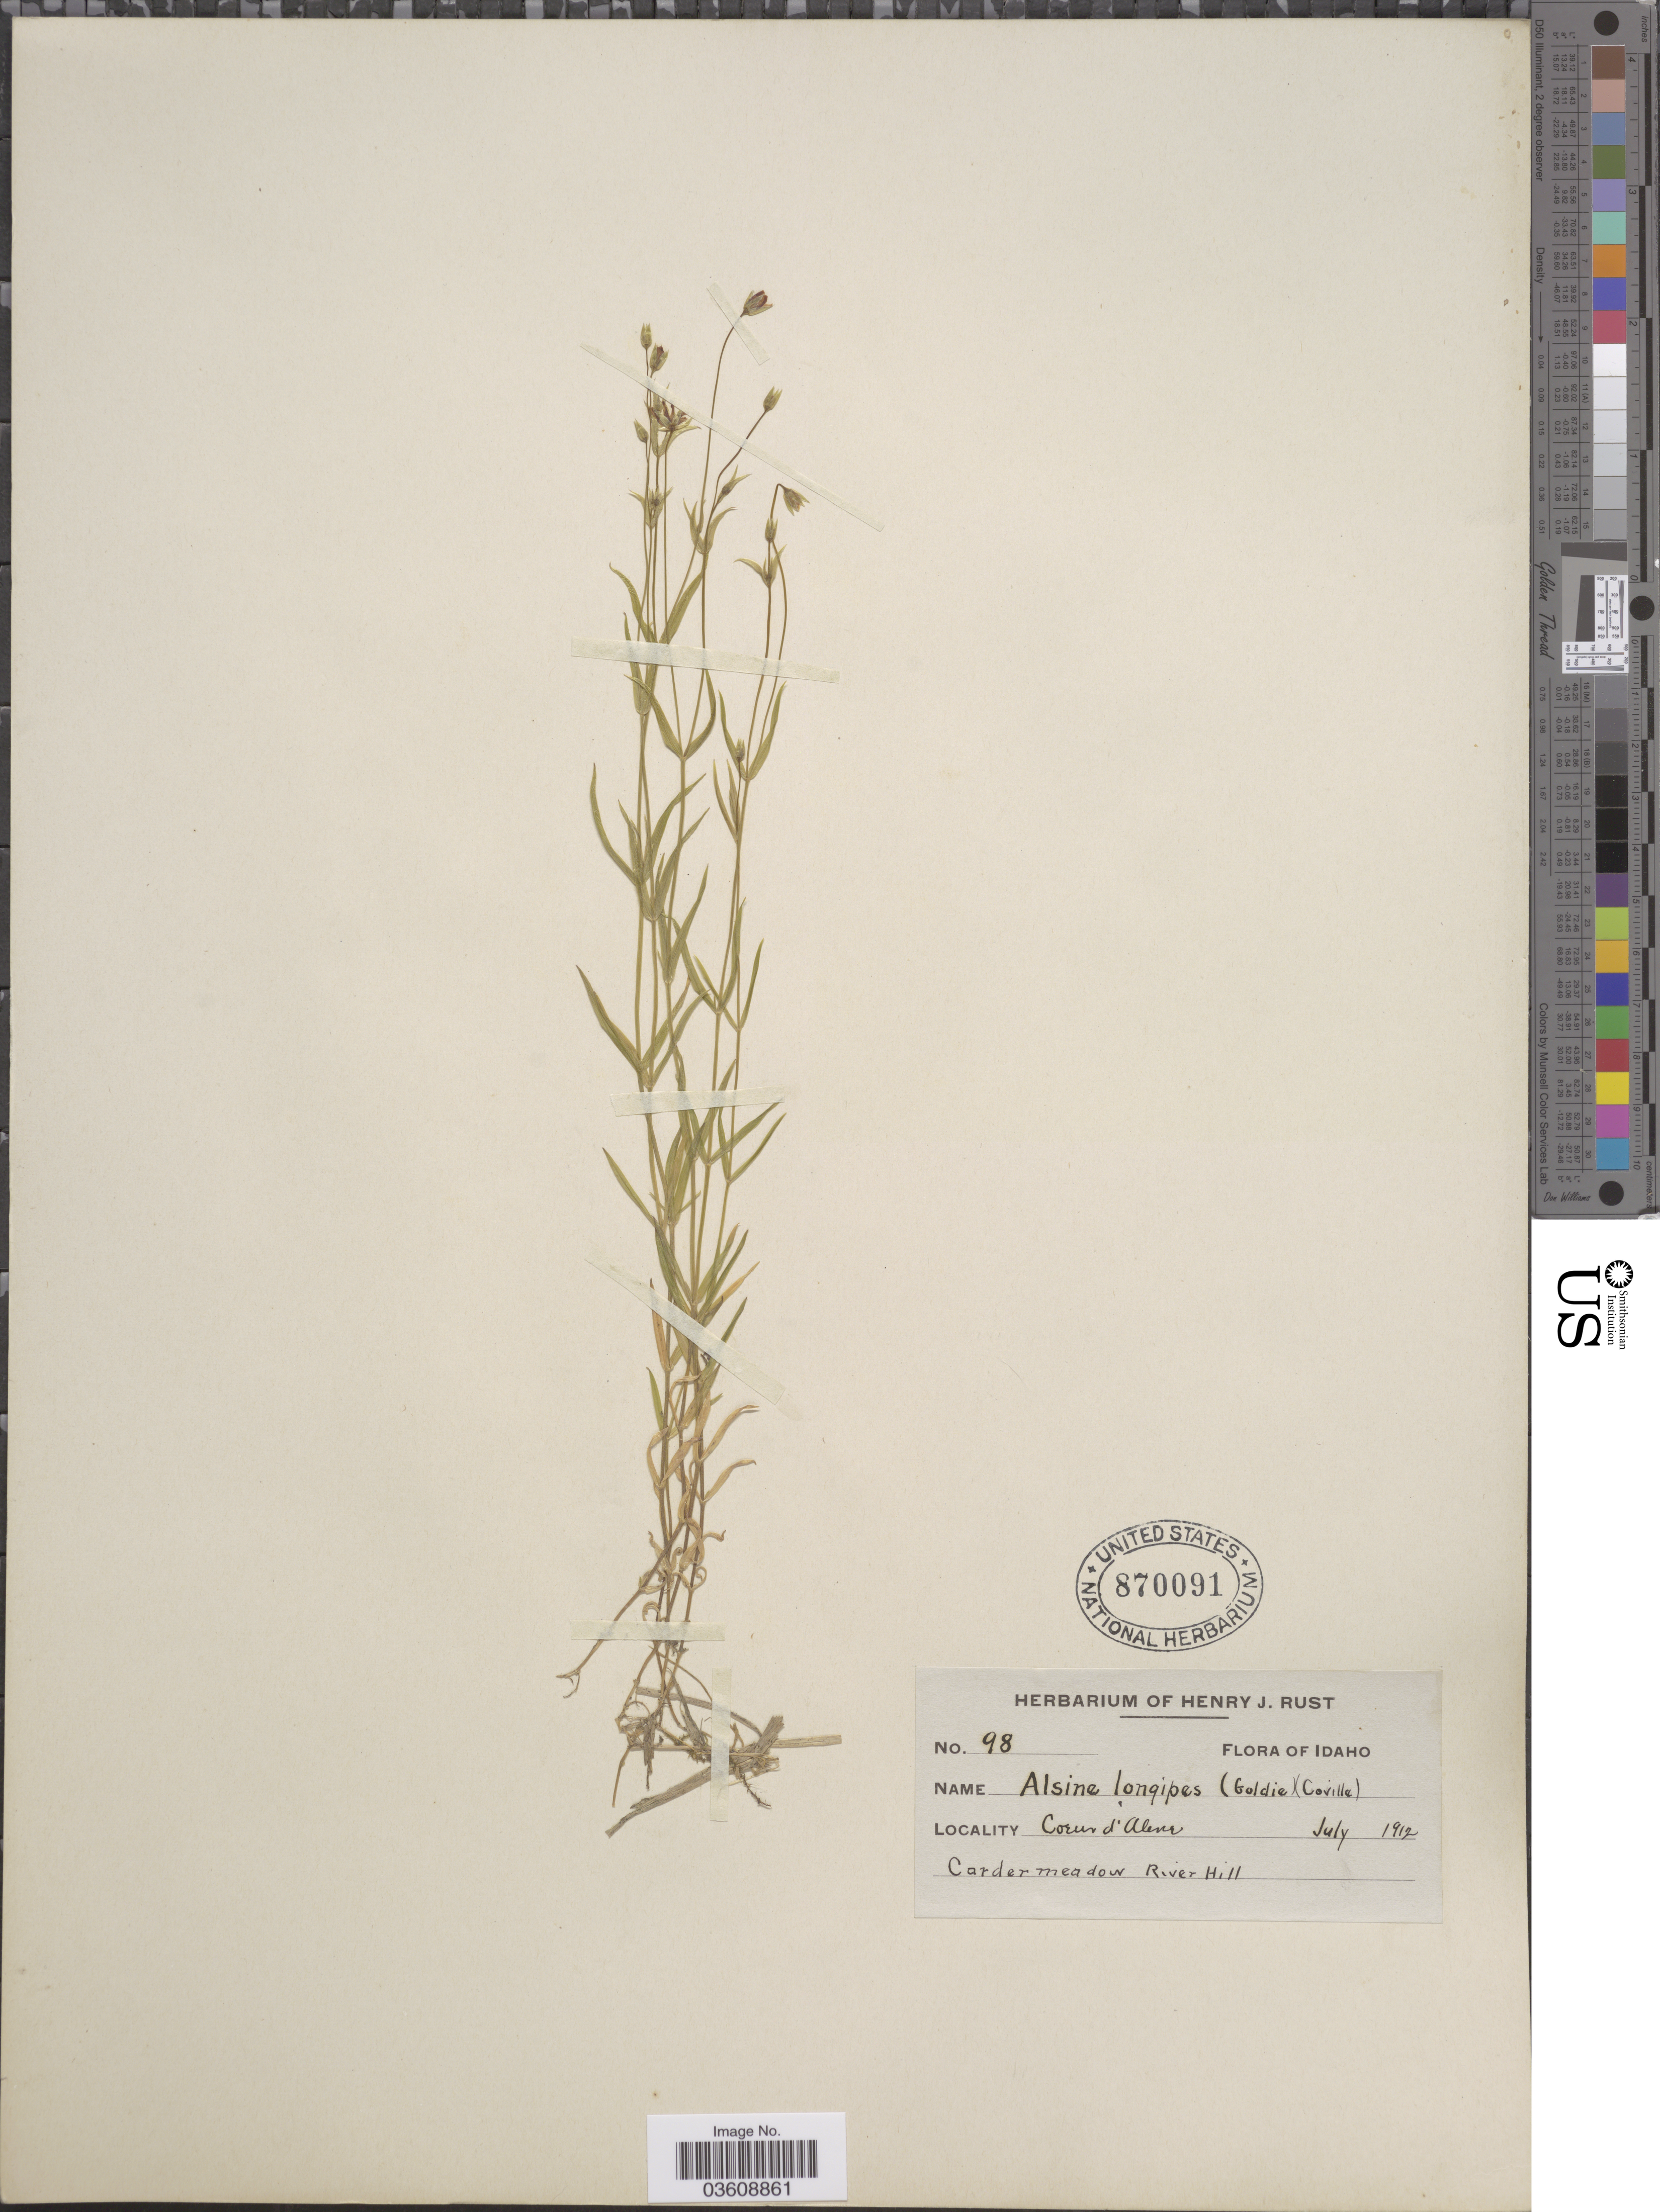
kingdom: Plantae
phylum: Tracheophyta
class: Magnoliopsida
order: Caryophyllales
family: Caryophyllaceae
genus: Stellaria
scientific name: Stellaria longipes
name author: Goldie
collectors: ex herb. Henry J. Rust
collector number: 98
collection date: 1912-07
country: United States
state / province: Idaho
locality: Coeur d'Alene. Carder meadow River Hill.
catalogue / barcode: US 870091